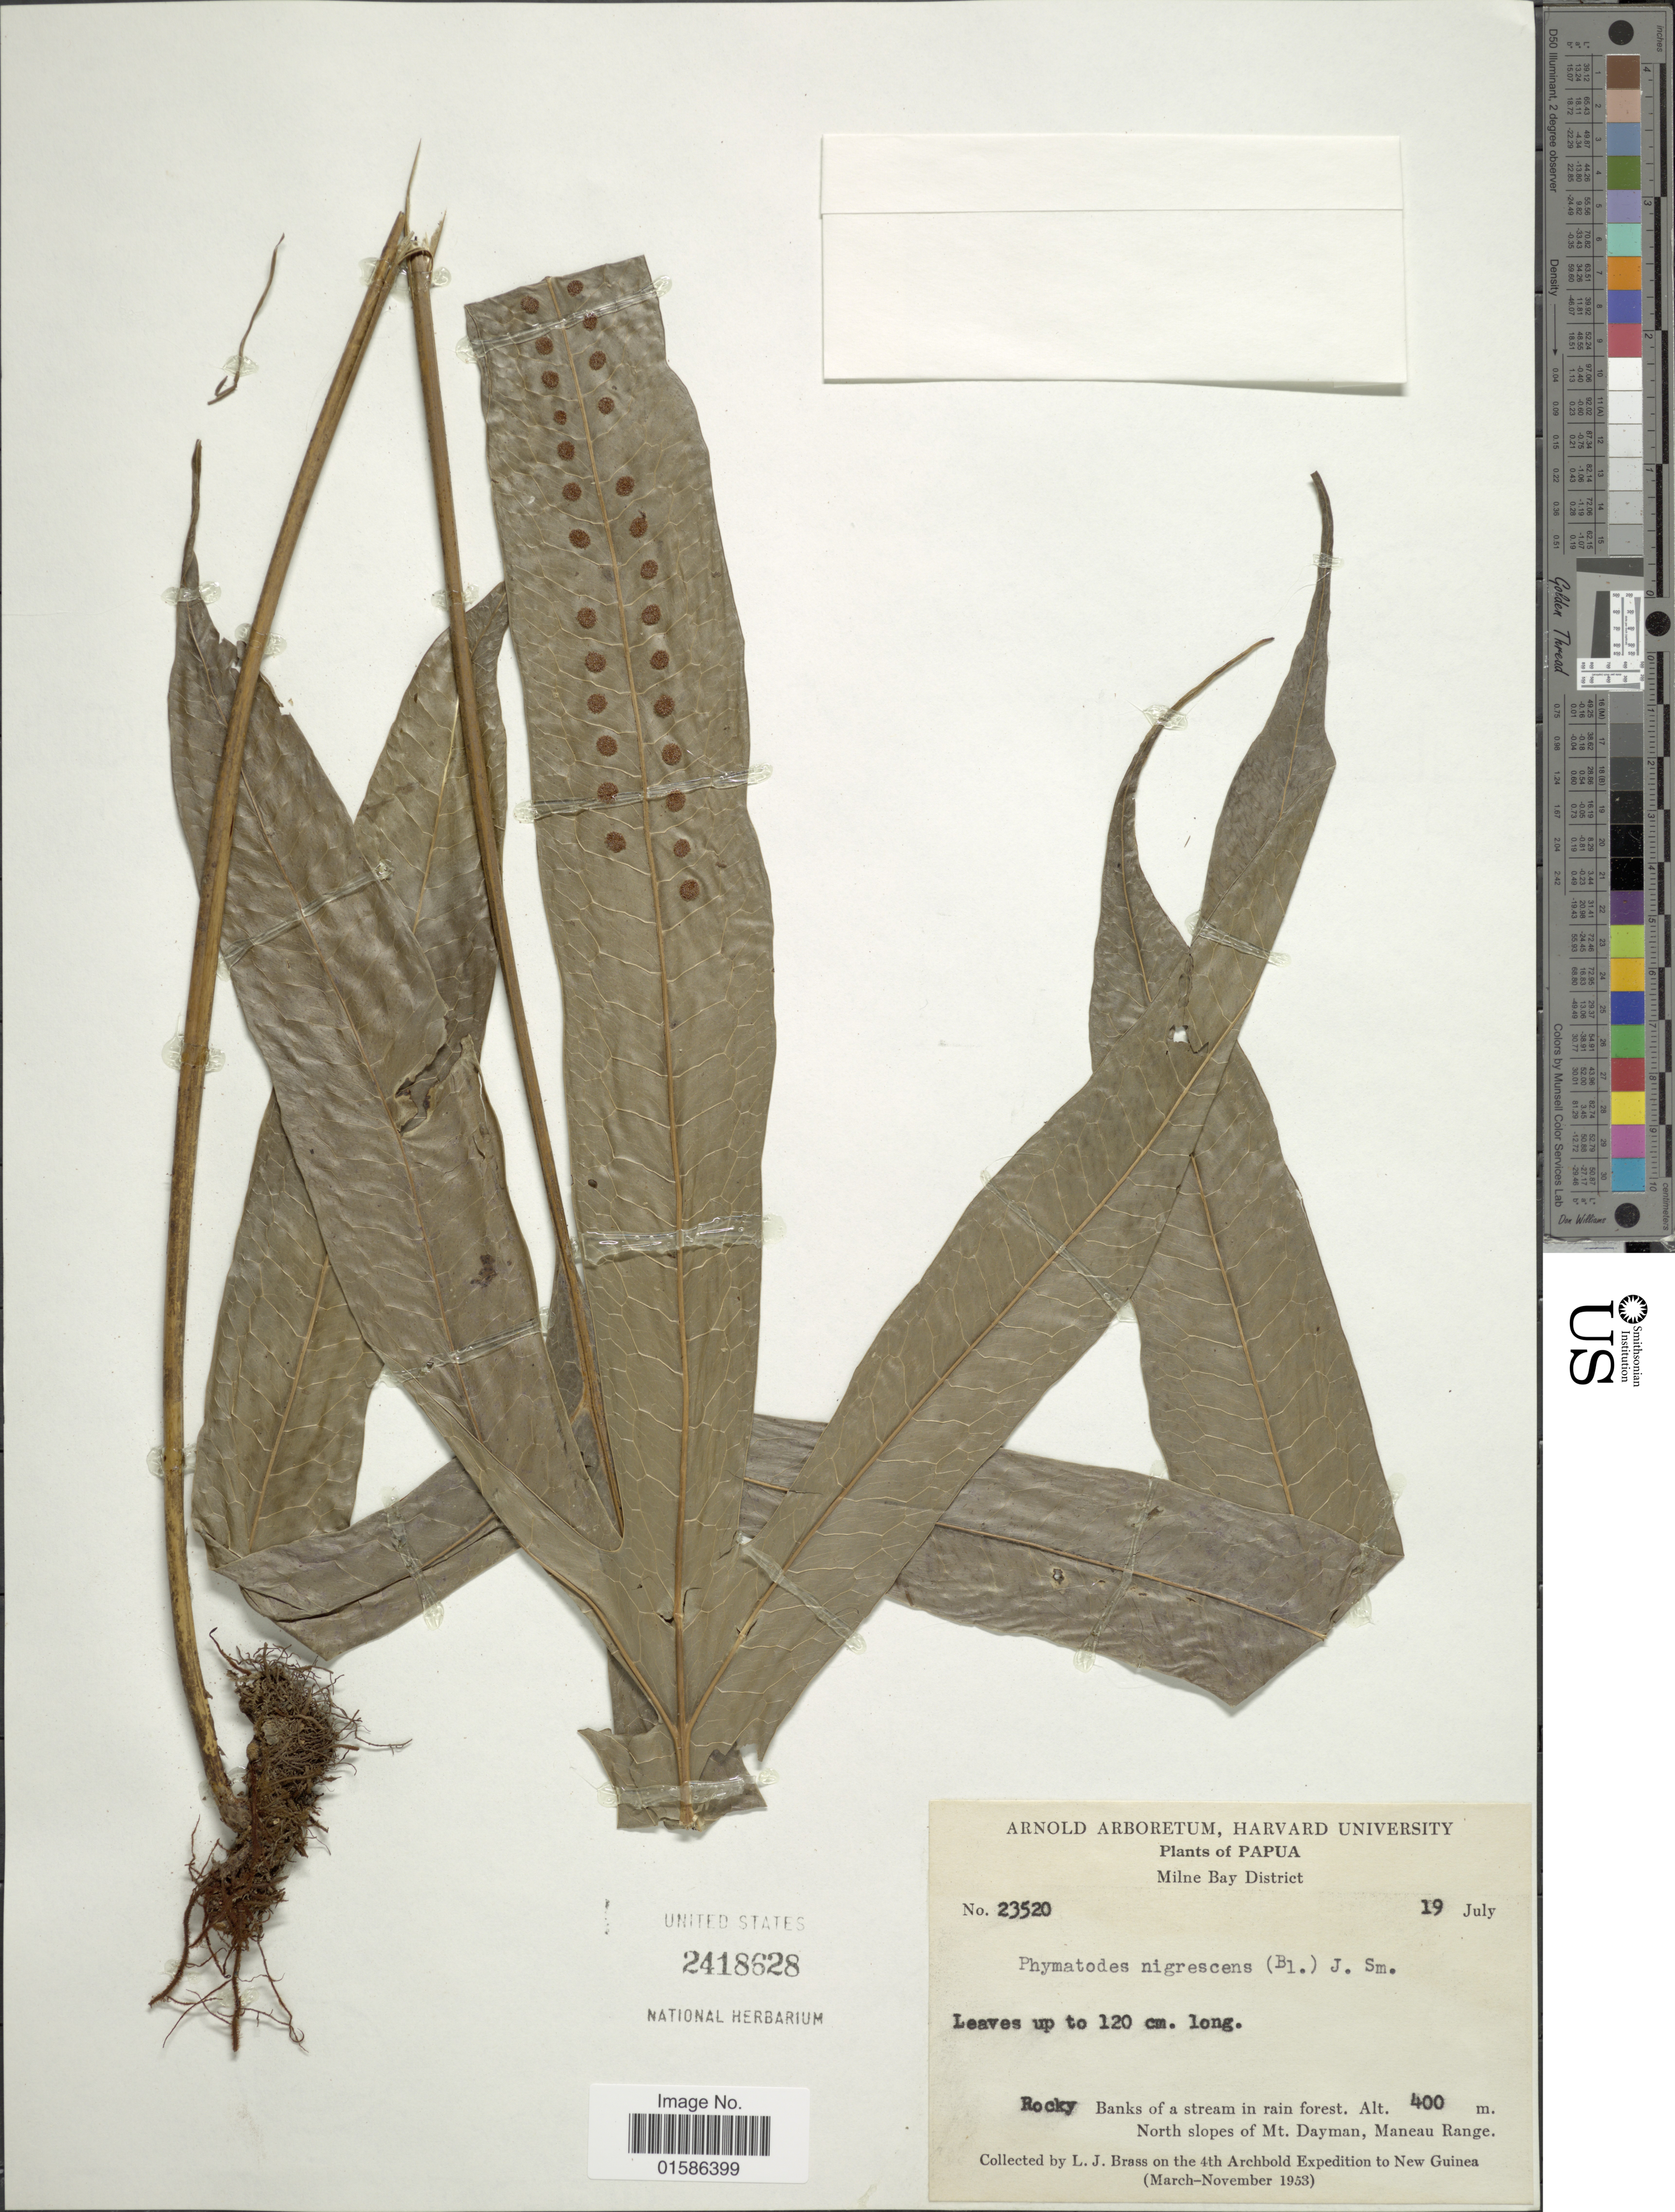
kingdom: Plantae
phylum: Tracheophyta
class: Polypodiopsida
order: Polypodiales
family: Polypodiaceae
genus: Microsorum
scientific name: Microsorum membranifolium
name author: (R. Br.) Ching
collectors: L. J. Brass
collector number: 23520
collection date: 1953-07-19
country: Papua New Guinea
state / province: Milne Bay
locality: Milne Bay District, Banks of a stream in rain forest, North slopes of Mt Dayman, Maneau Range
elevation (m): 400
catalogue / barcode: US 2418628